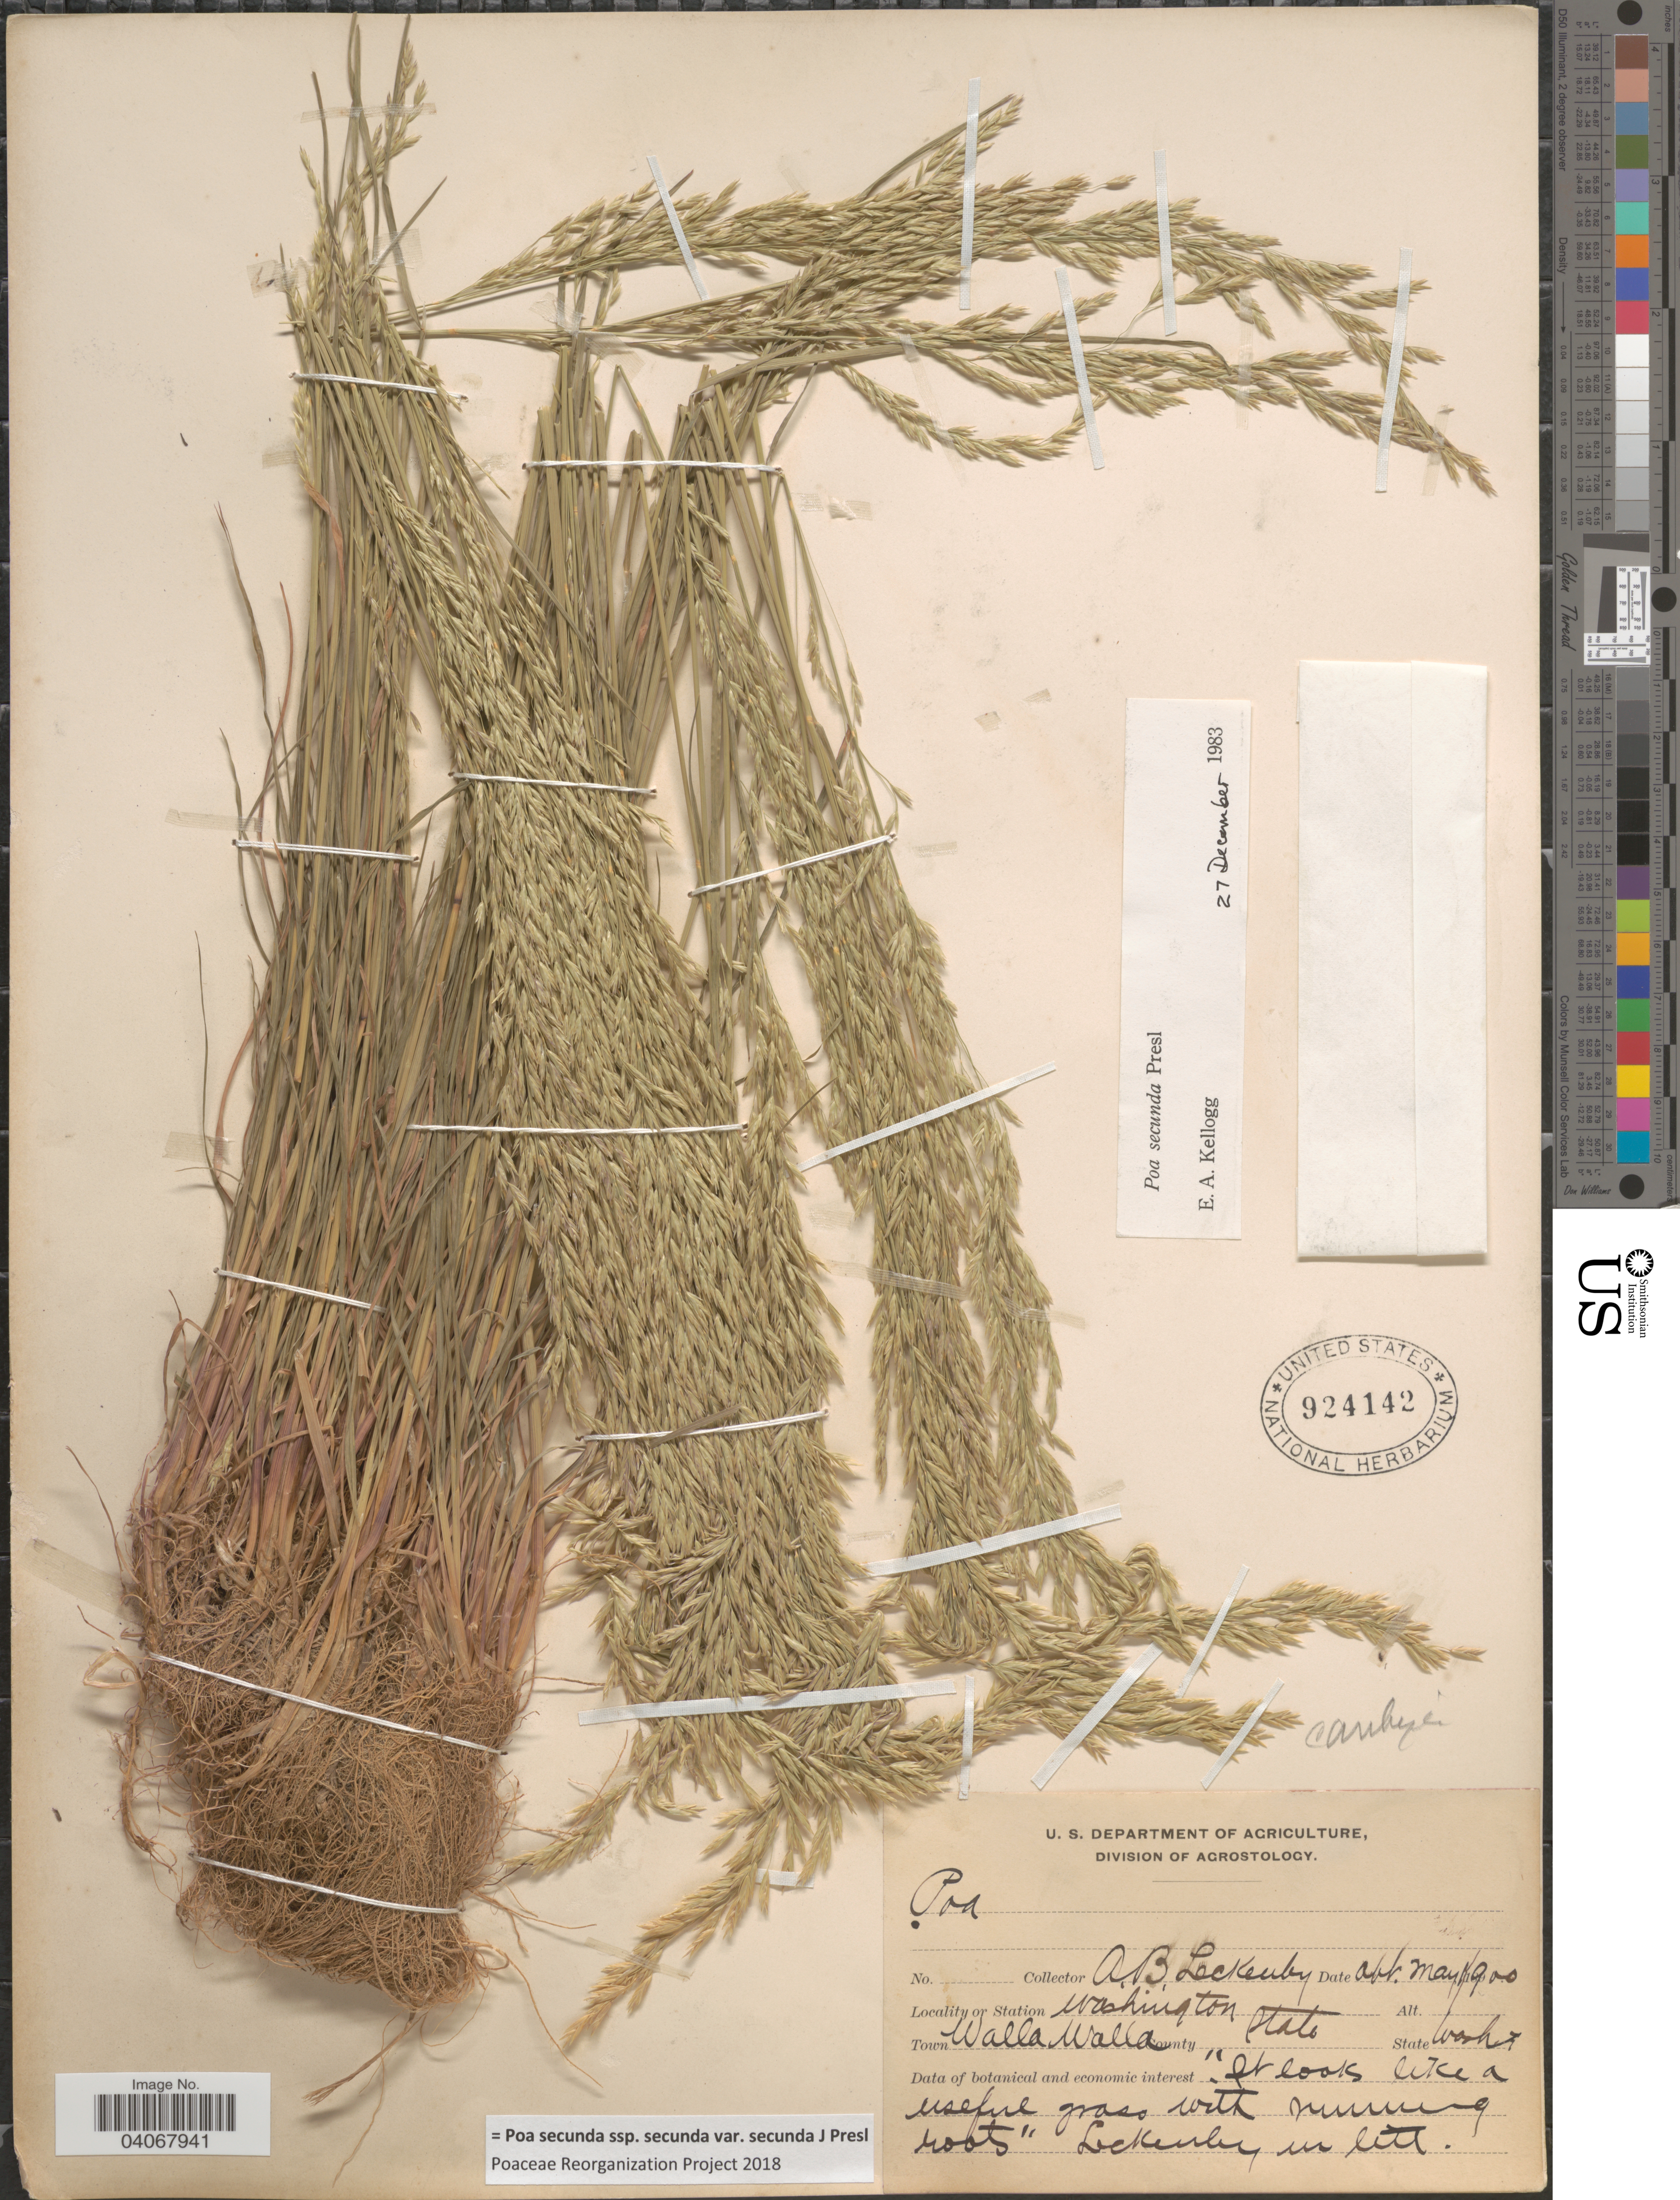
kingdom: Plantae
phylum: Tracheophyta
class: Liliopsida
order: Poales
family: Poaceae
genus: Poa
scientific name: Poa secunda subsp. secunda var. secunda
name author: J. Presl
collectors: A. Leckenby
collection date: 1900-04/1900-05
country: United States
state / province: Washington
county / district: Walla Walla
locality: Town Walla Walla.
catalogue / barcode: US 924142